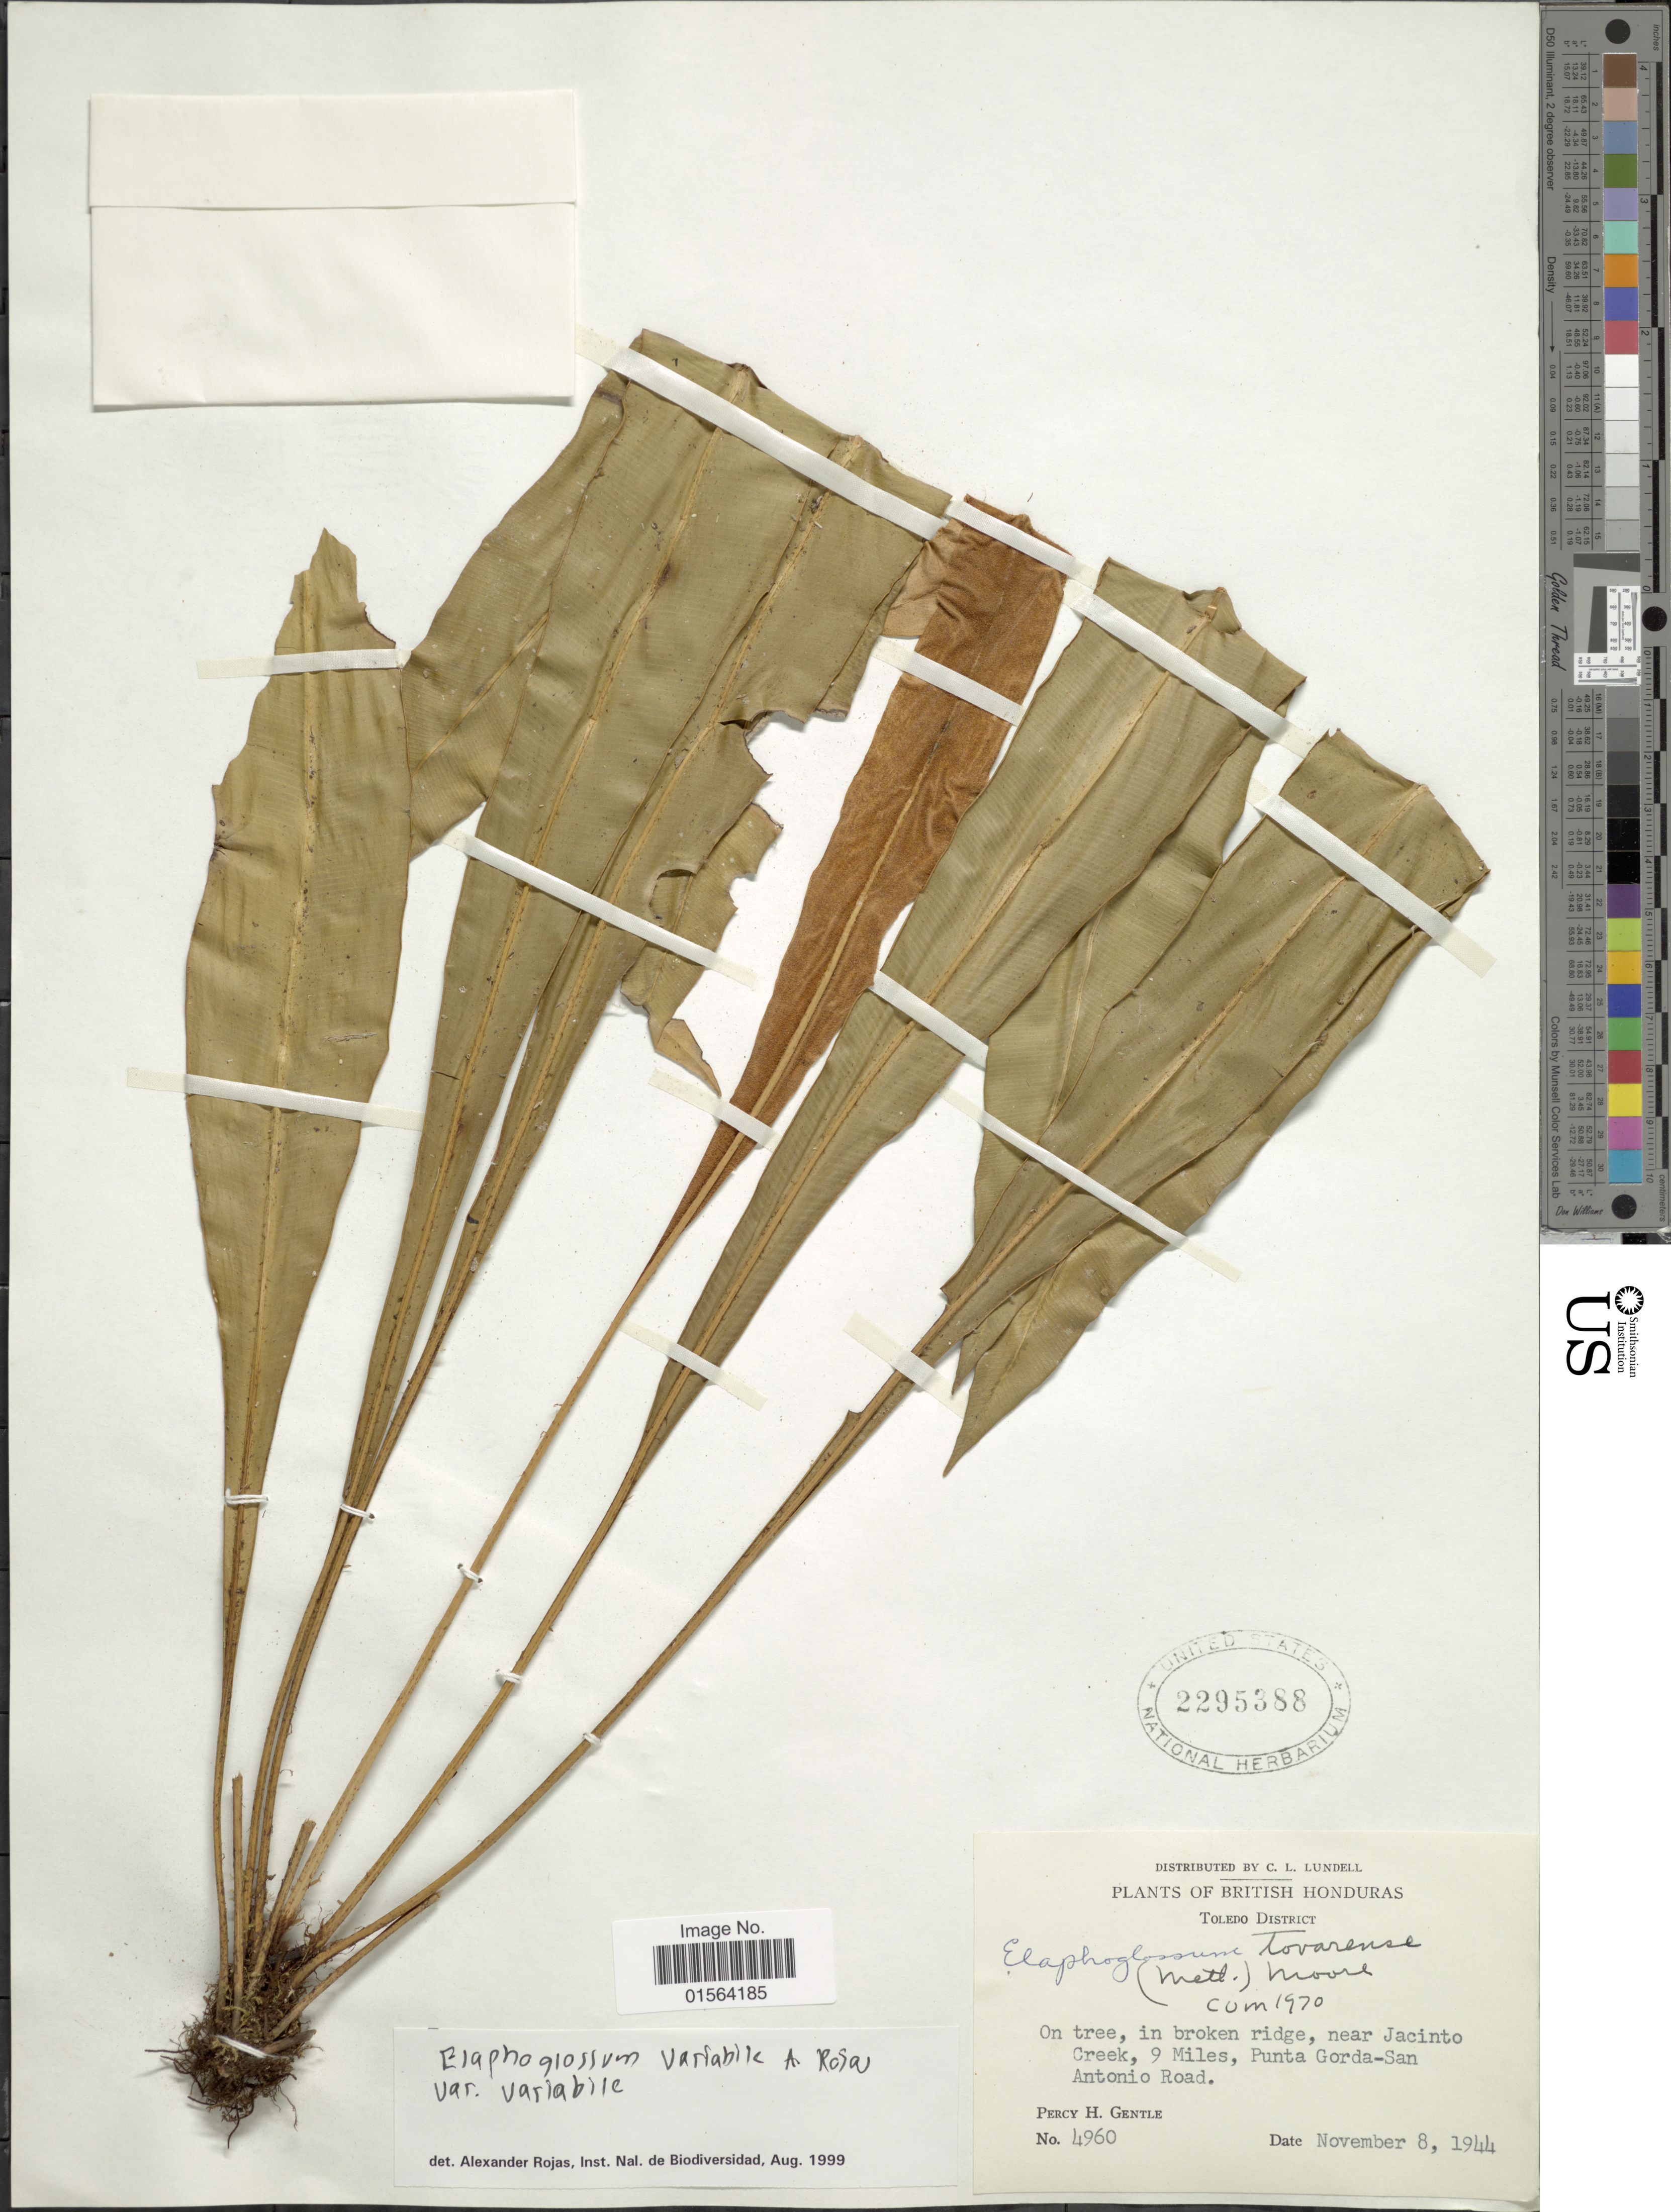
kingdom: Plantae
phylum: Tracheophyta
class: Polypodiopsida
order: Polypodiales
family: Dryopteridaceae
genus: Elaphoglossum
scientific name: Elaphoglossum latifolium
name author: (Sw.) J. Sm.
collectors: P. H. Gentle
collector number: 4960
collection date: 1944-11-08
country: Belize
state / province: Toledo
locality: British Honduras, Toledo District, near Jacinto Creek, 9 miles, Punta Gorda-San Antonio Road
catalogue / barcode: US 2295388